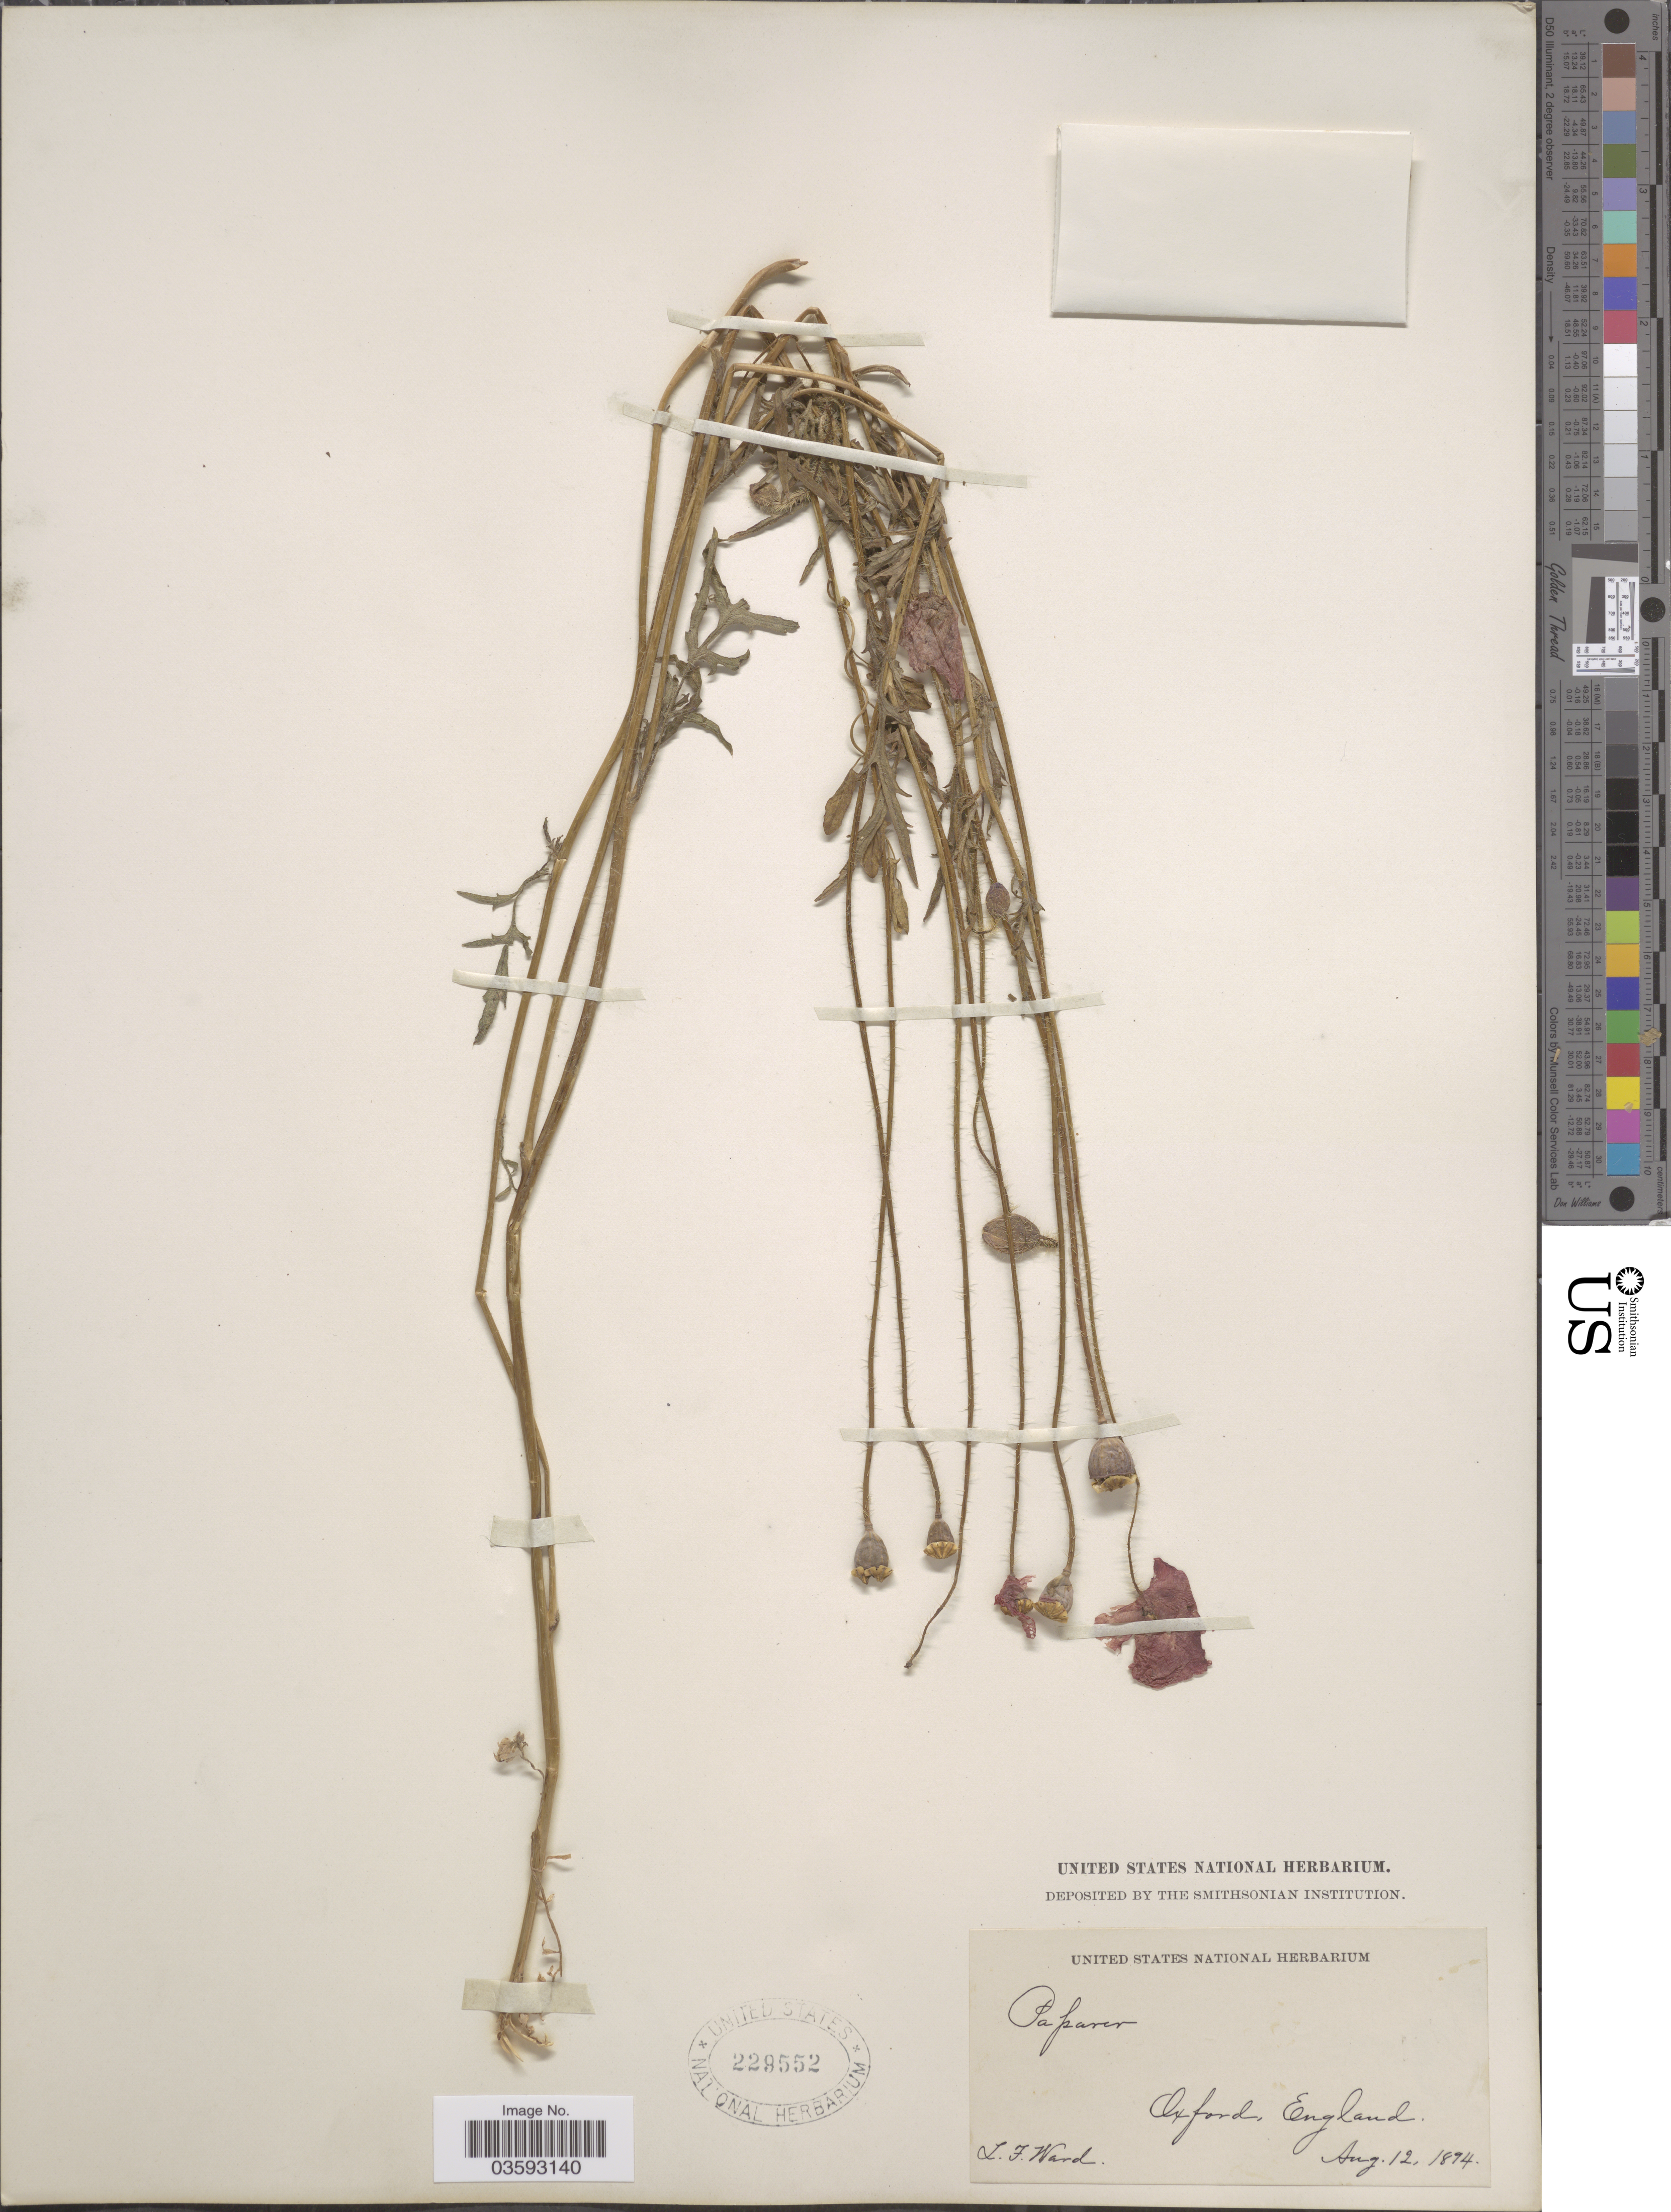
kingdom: Plantae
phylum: Tracheophyta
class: Magnoliopsida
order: Ranunculales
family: Papaveraceae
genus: Papaver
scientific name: Papaver rhoeas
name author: L.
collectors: L. Ward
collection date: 1894-08-12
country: United Kingdom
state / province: England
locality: Oxford.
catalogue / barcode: US 229552